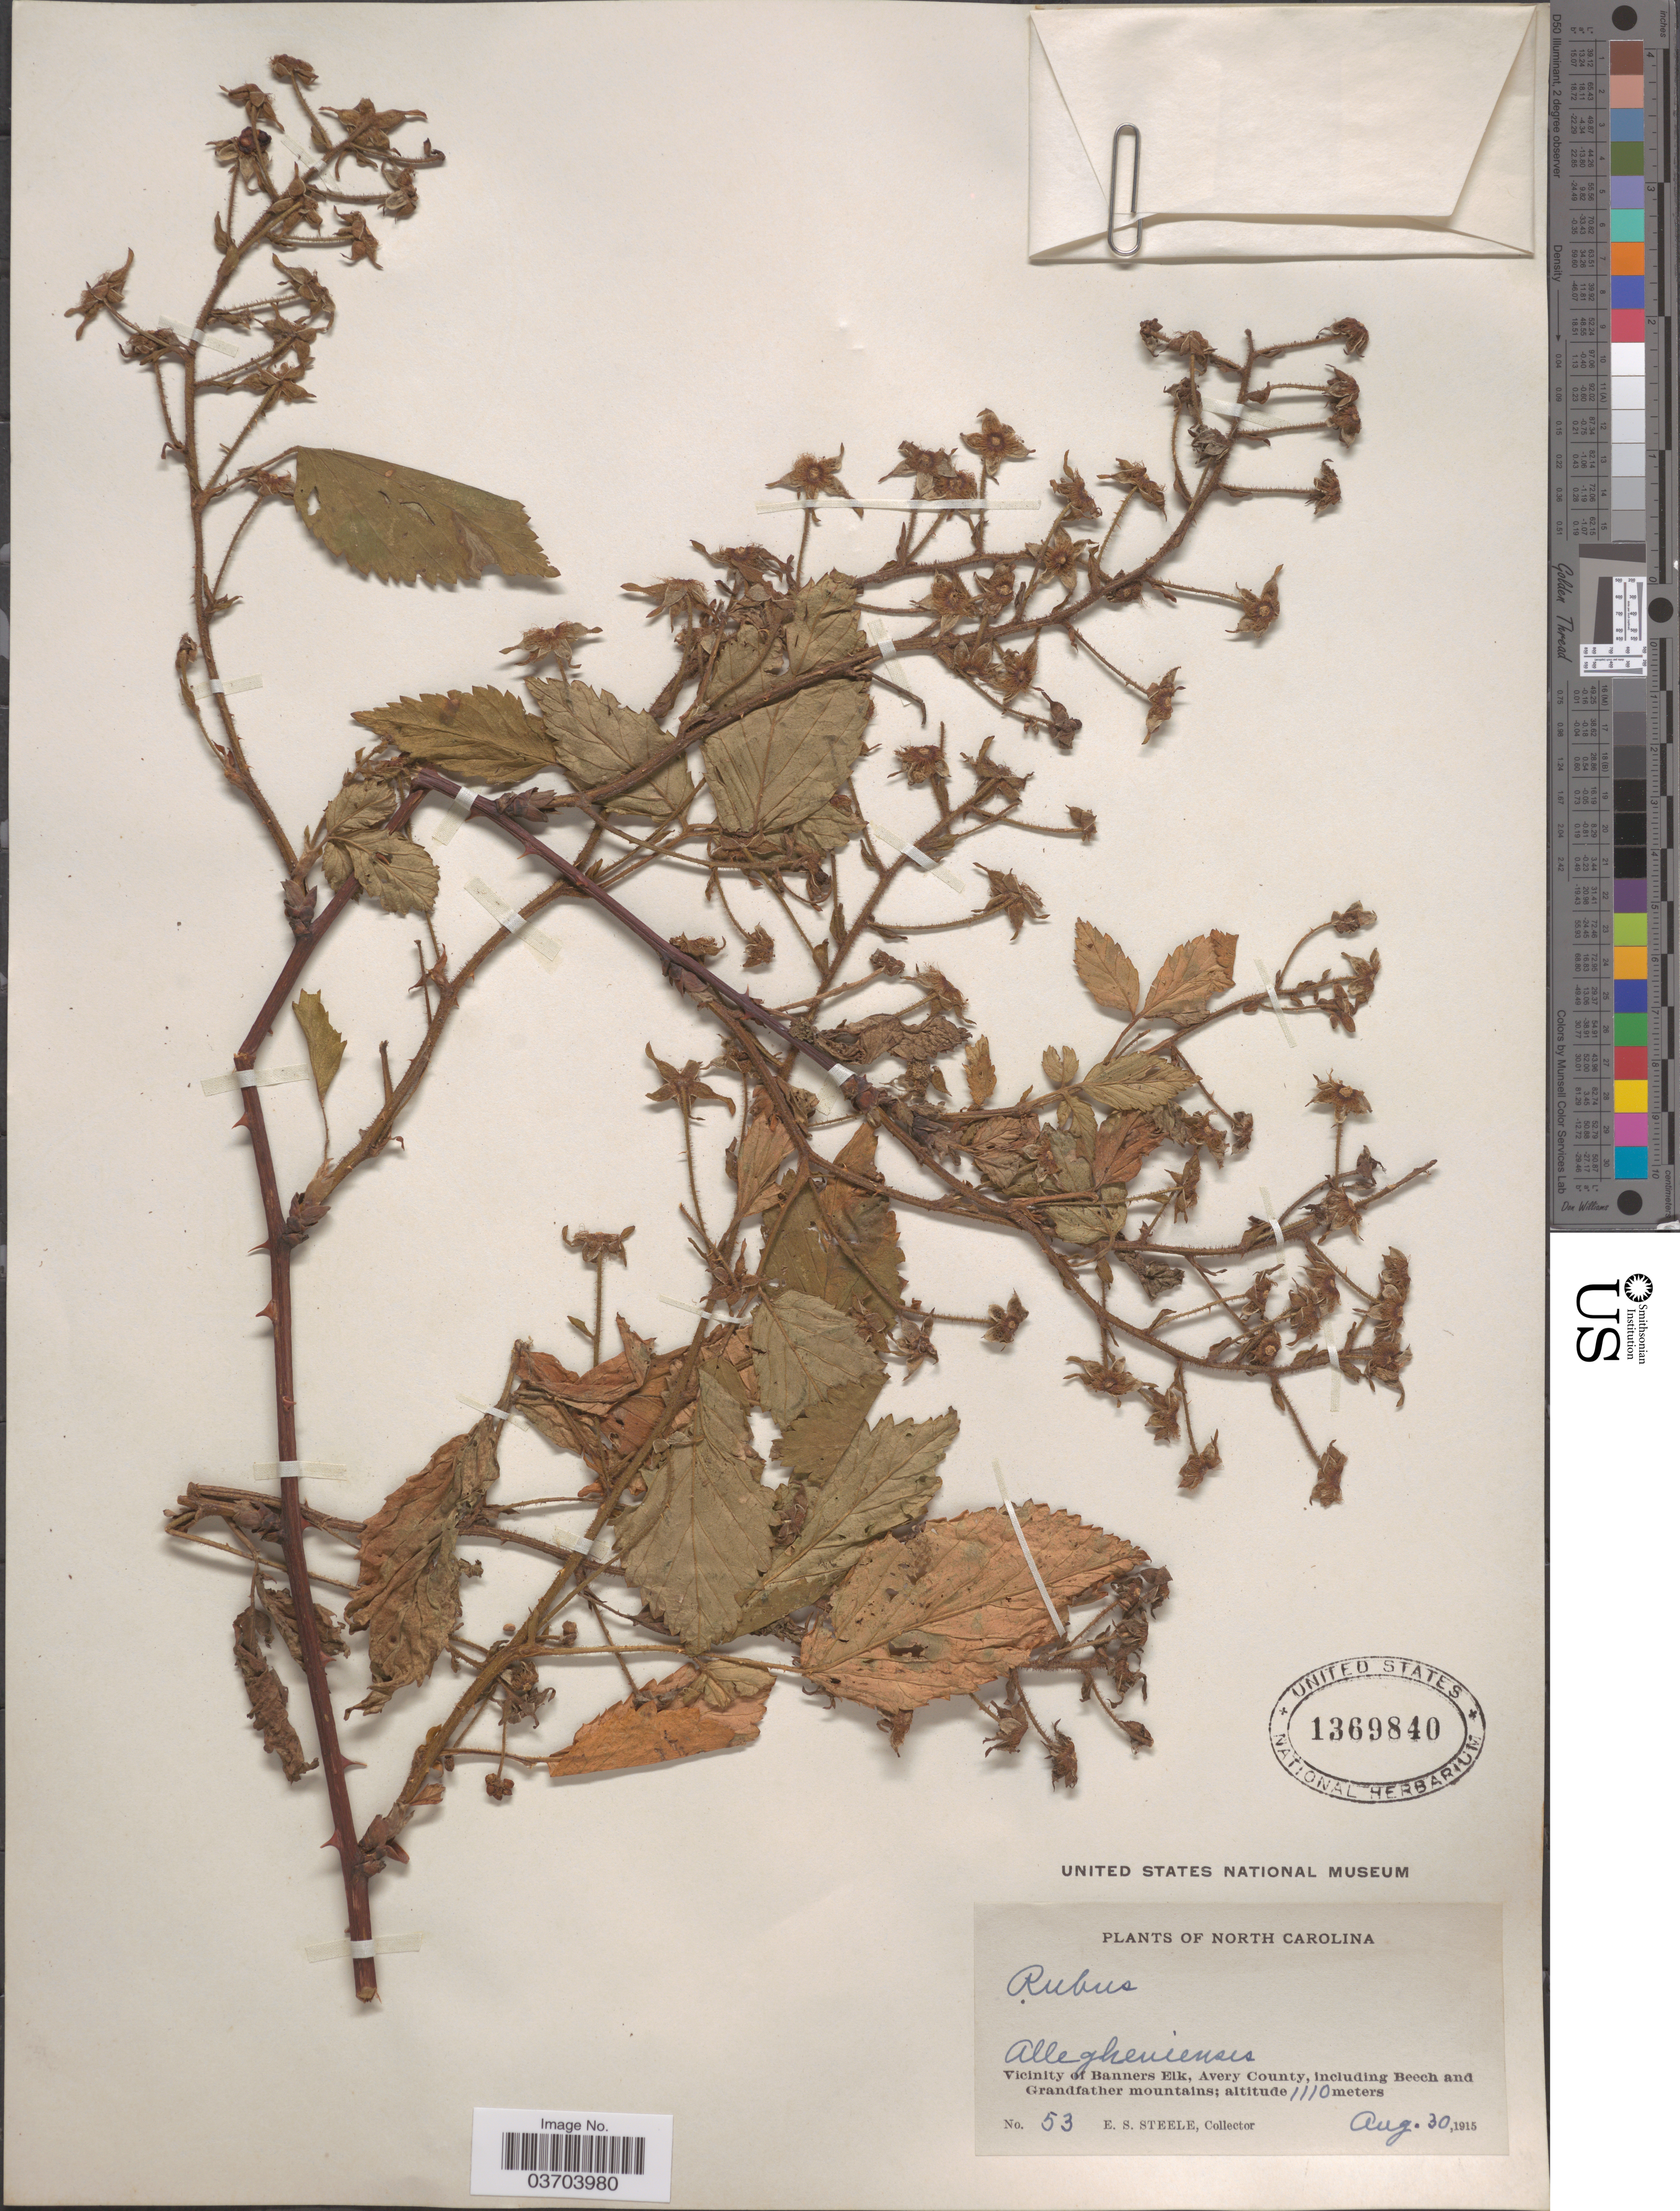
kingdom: Plantae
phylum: Tracheophyta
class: Magnoliopsida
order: Rosales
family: Rosaceae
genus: Rubus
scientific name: Rubus allegheniensis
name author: Porter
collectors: E. Steele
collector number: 53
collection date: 1915-08-30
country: United States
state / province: North Carolina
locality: Vicinity of Banners Elk, Avery County, including Beech and Grandfather mountains.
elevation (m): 1110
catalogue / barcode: US 1369840